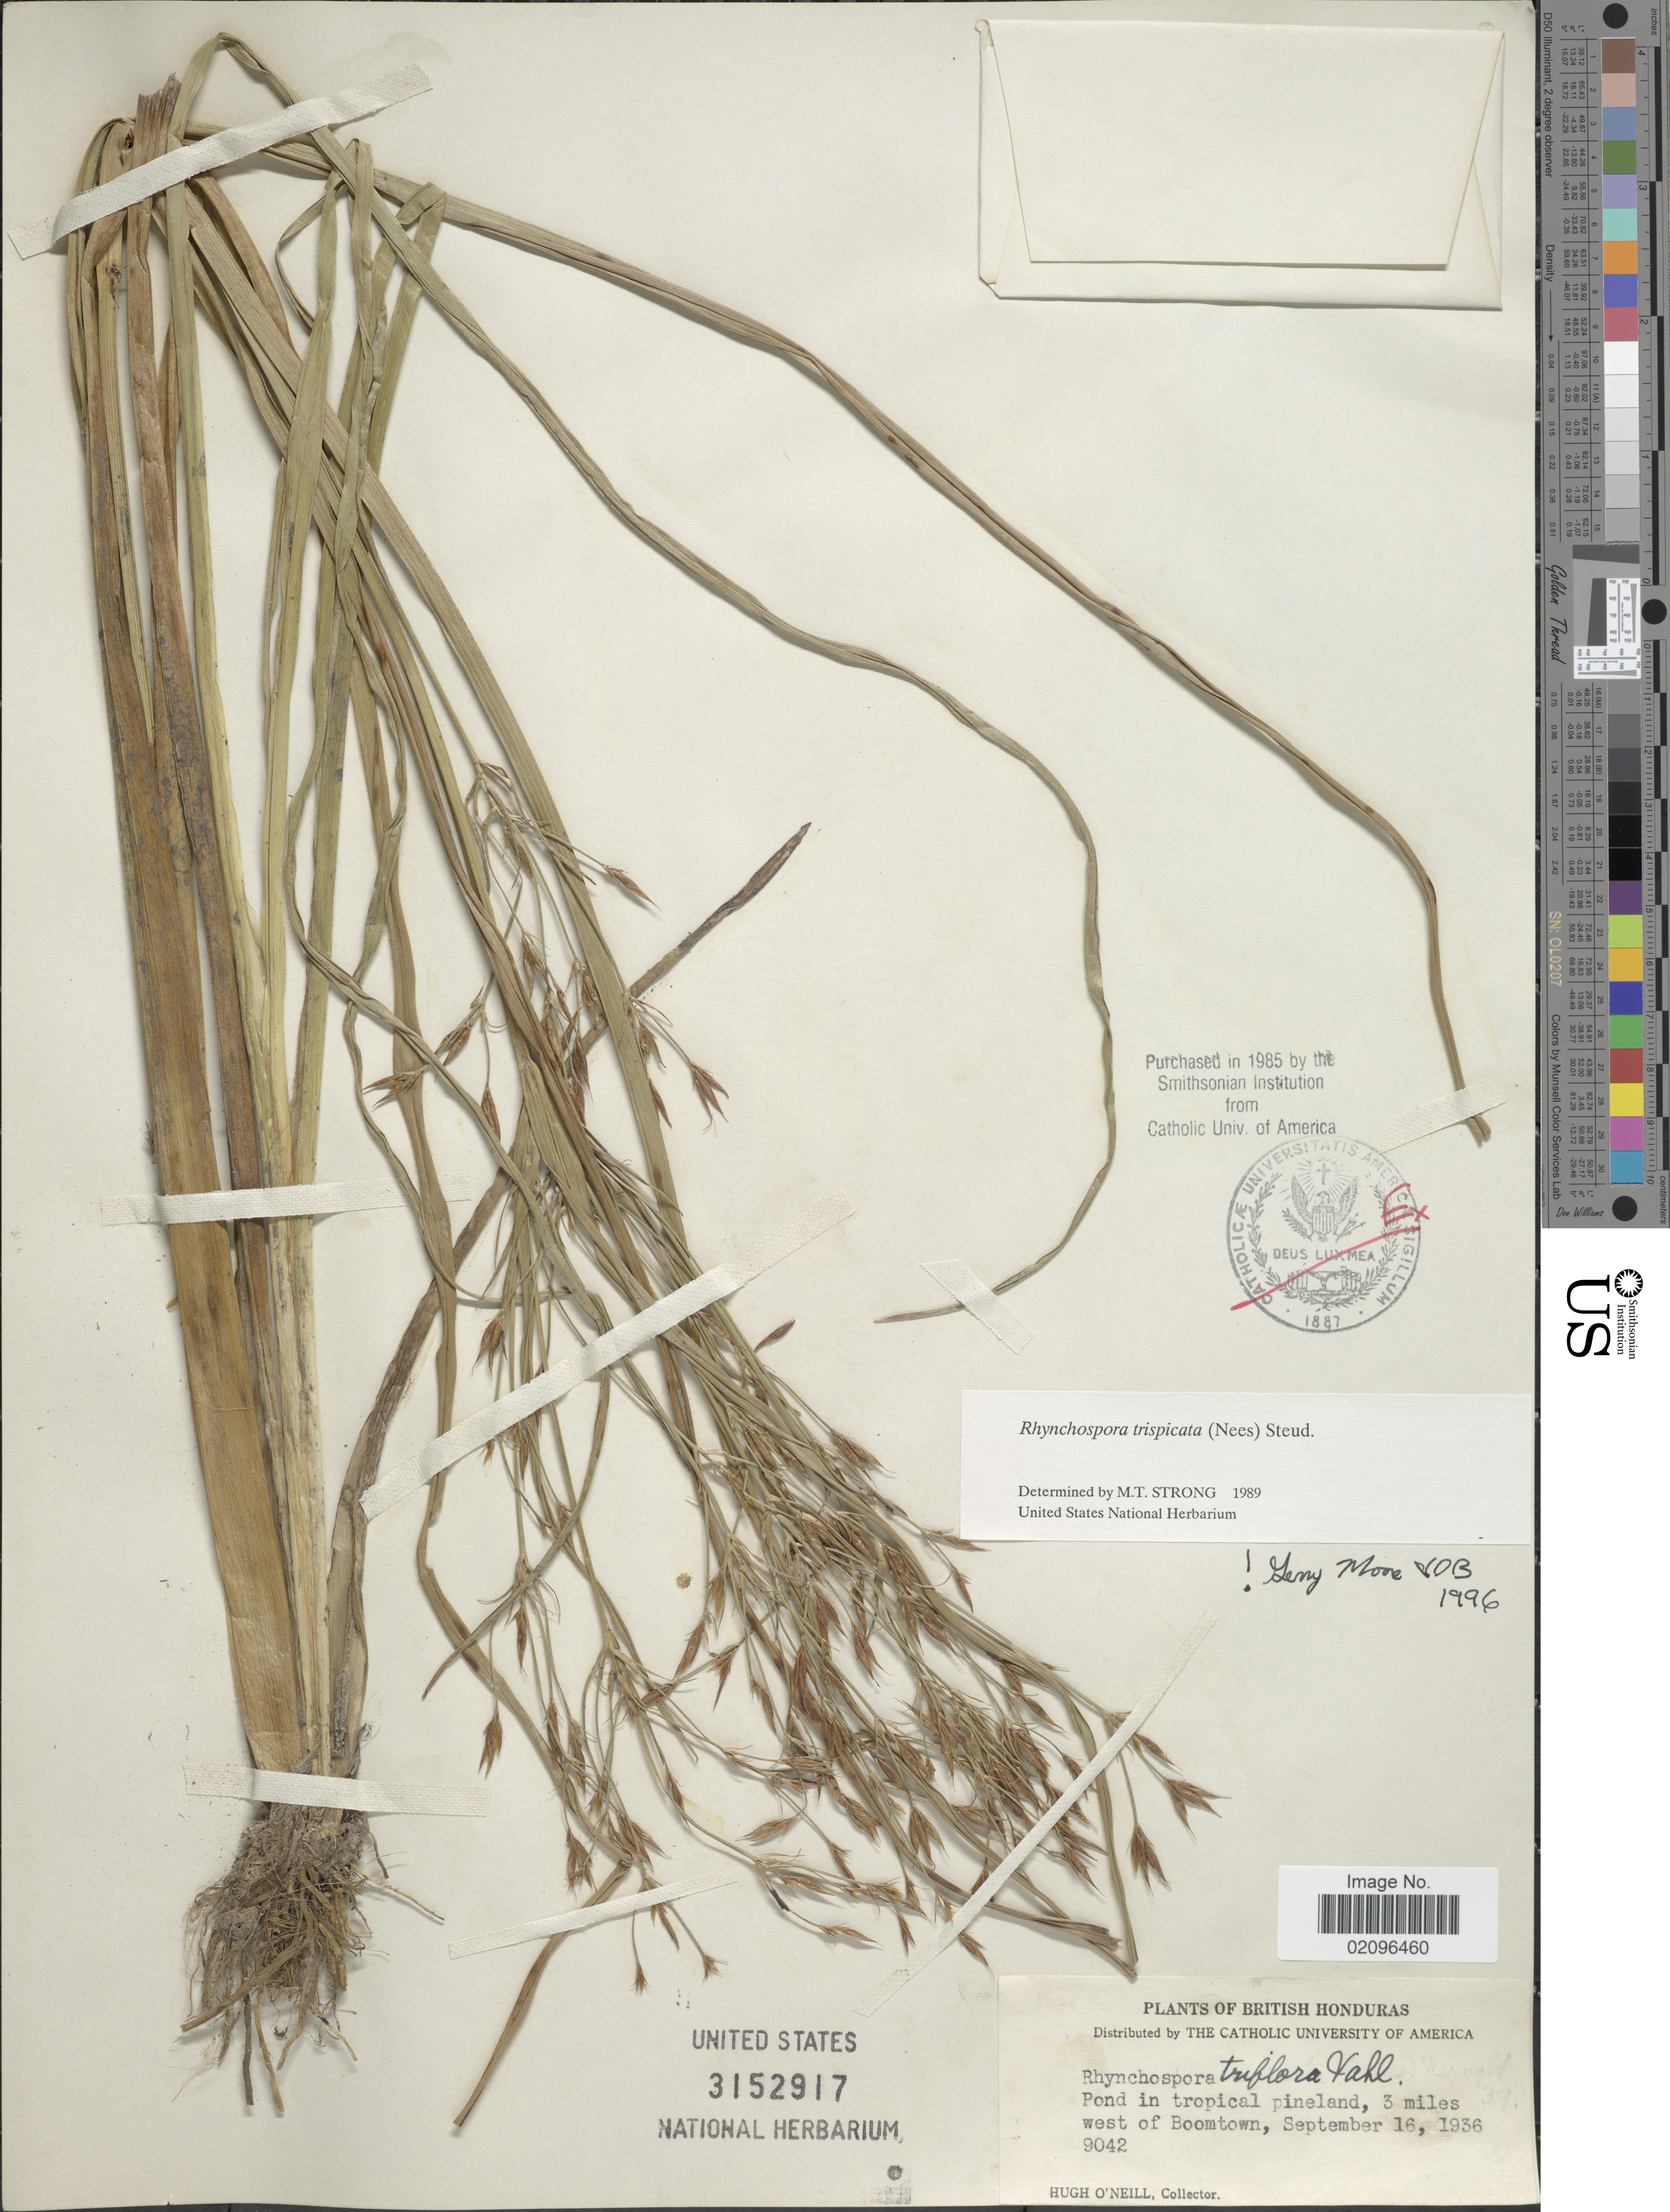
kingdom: Plantae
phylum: Tracheophyta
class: Liliopsida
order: Poales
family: Cyperaceae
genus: Rhynchospora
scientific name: Rhynchospora trispicata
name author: (Nees) Schrad. ex Steud.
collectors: H. O'Neill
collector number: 9042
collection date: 1936-09-16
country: Belize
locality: British Honduras. Pond in Tropical pineland, 3 miles west of Boomtown.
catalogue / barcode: US 3152917